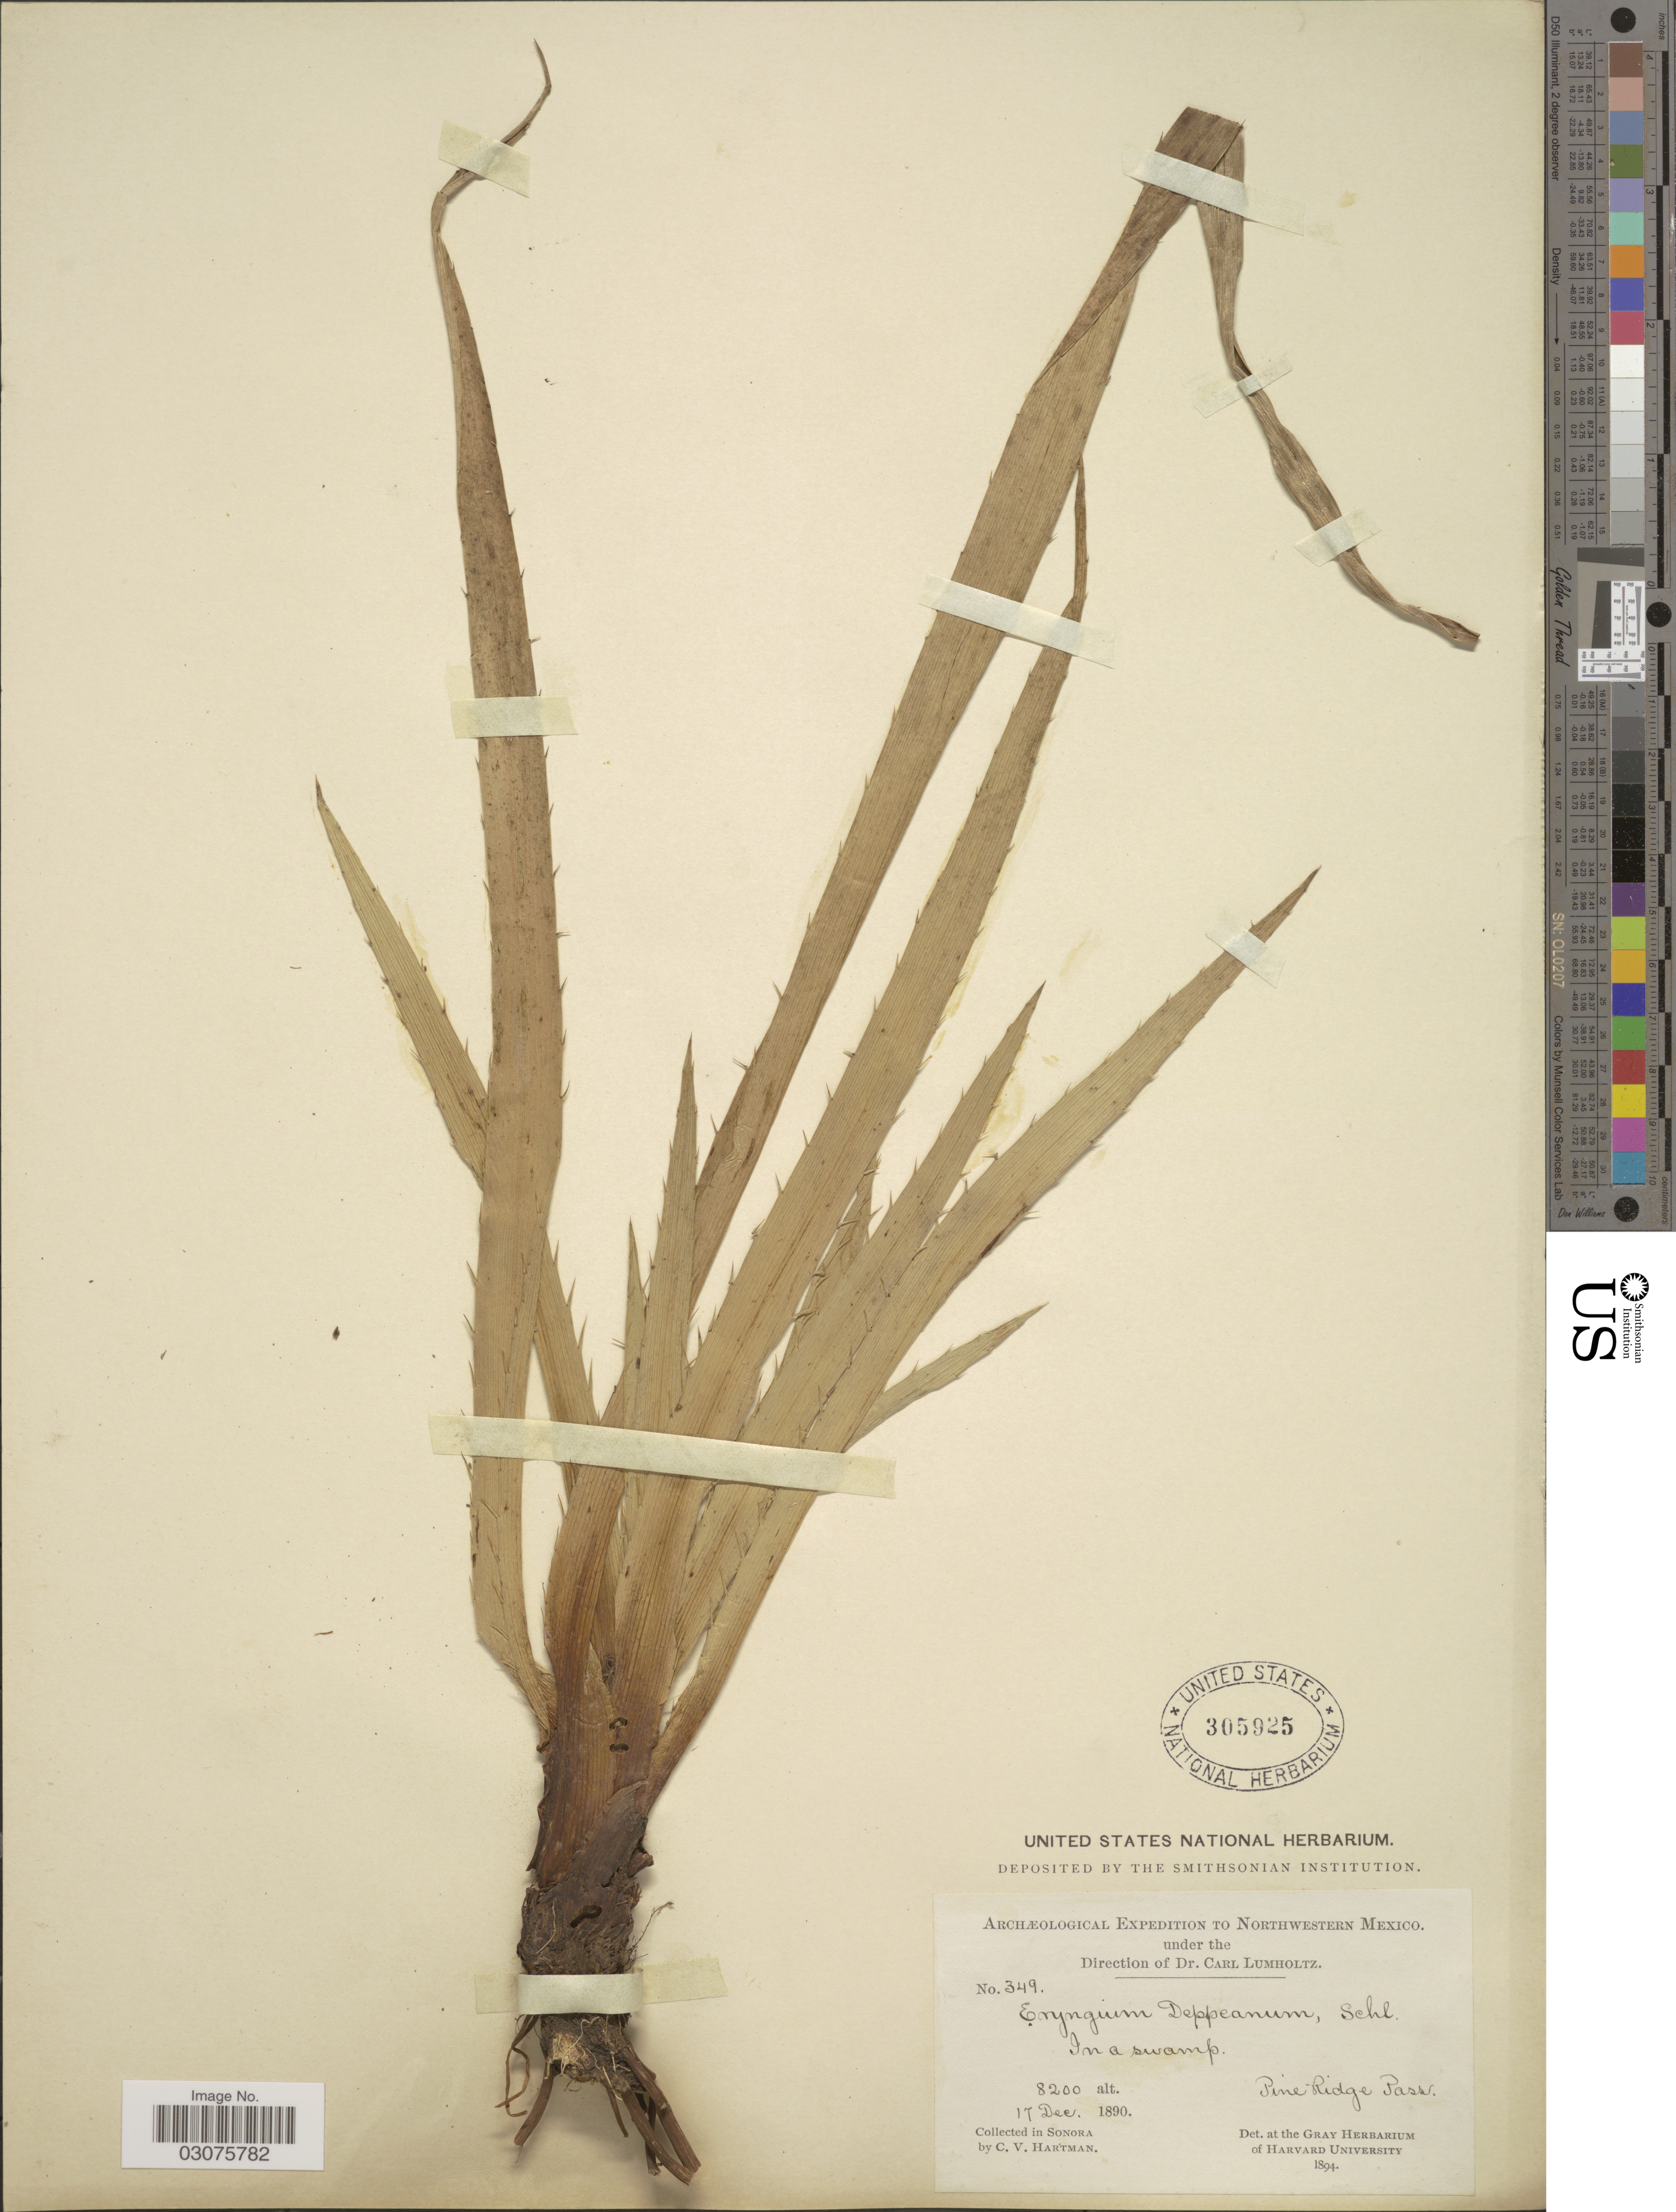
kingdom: Plantae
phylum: Tracheophyta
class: Magnoliopsida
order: Apiales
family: Apiaceae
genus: Eryngium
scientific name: Eryngium hemsleyanum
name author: H. Wolff in Engl.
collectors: C. V. Hartman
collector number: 349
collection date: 1890-12-17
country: Mexico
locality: Northwestern Mexico. In a swamp. Pine Ridge Pass.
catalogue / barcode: US 305925